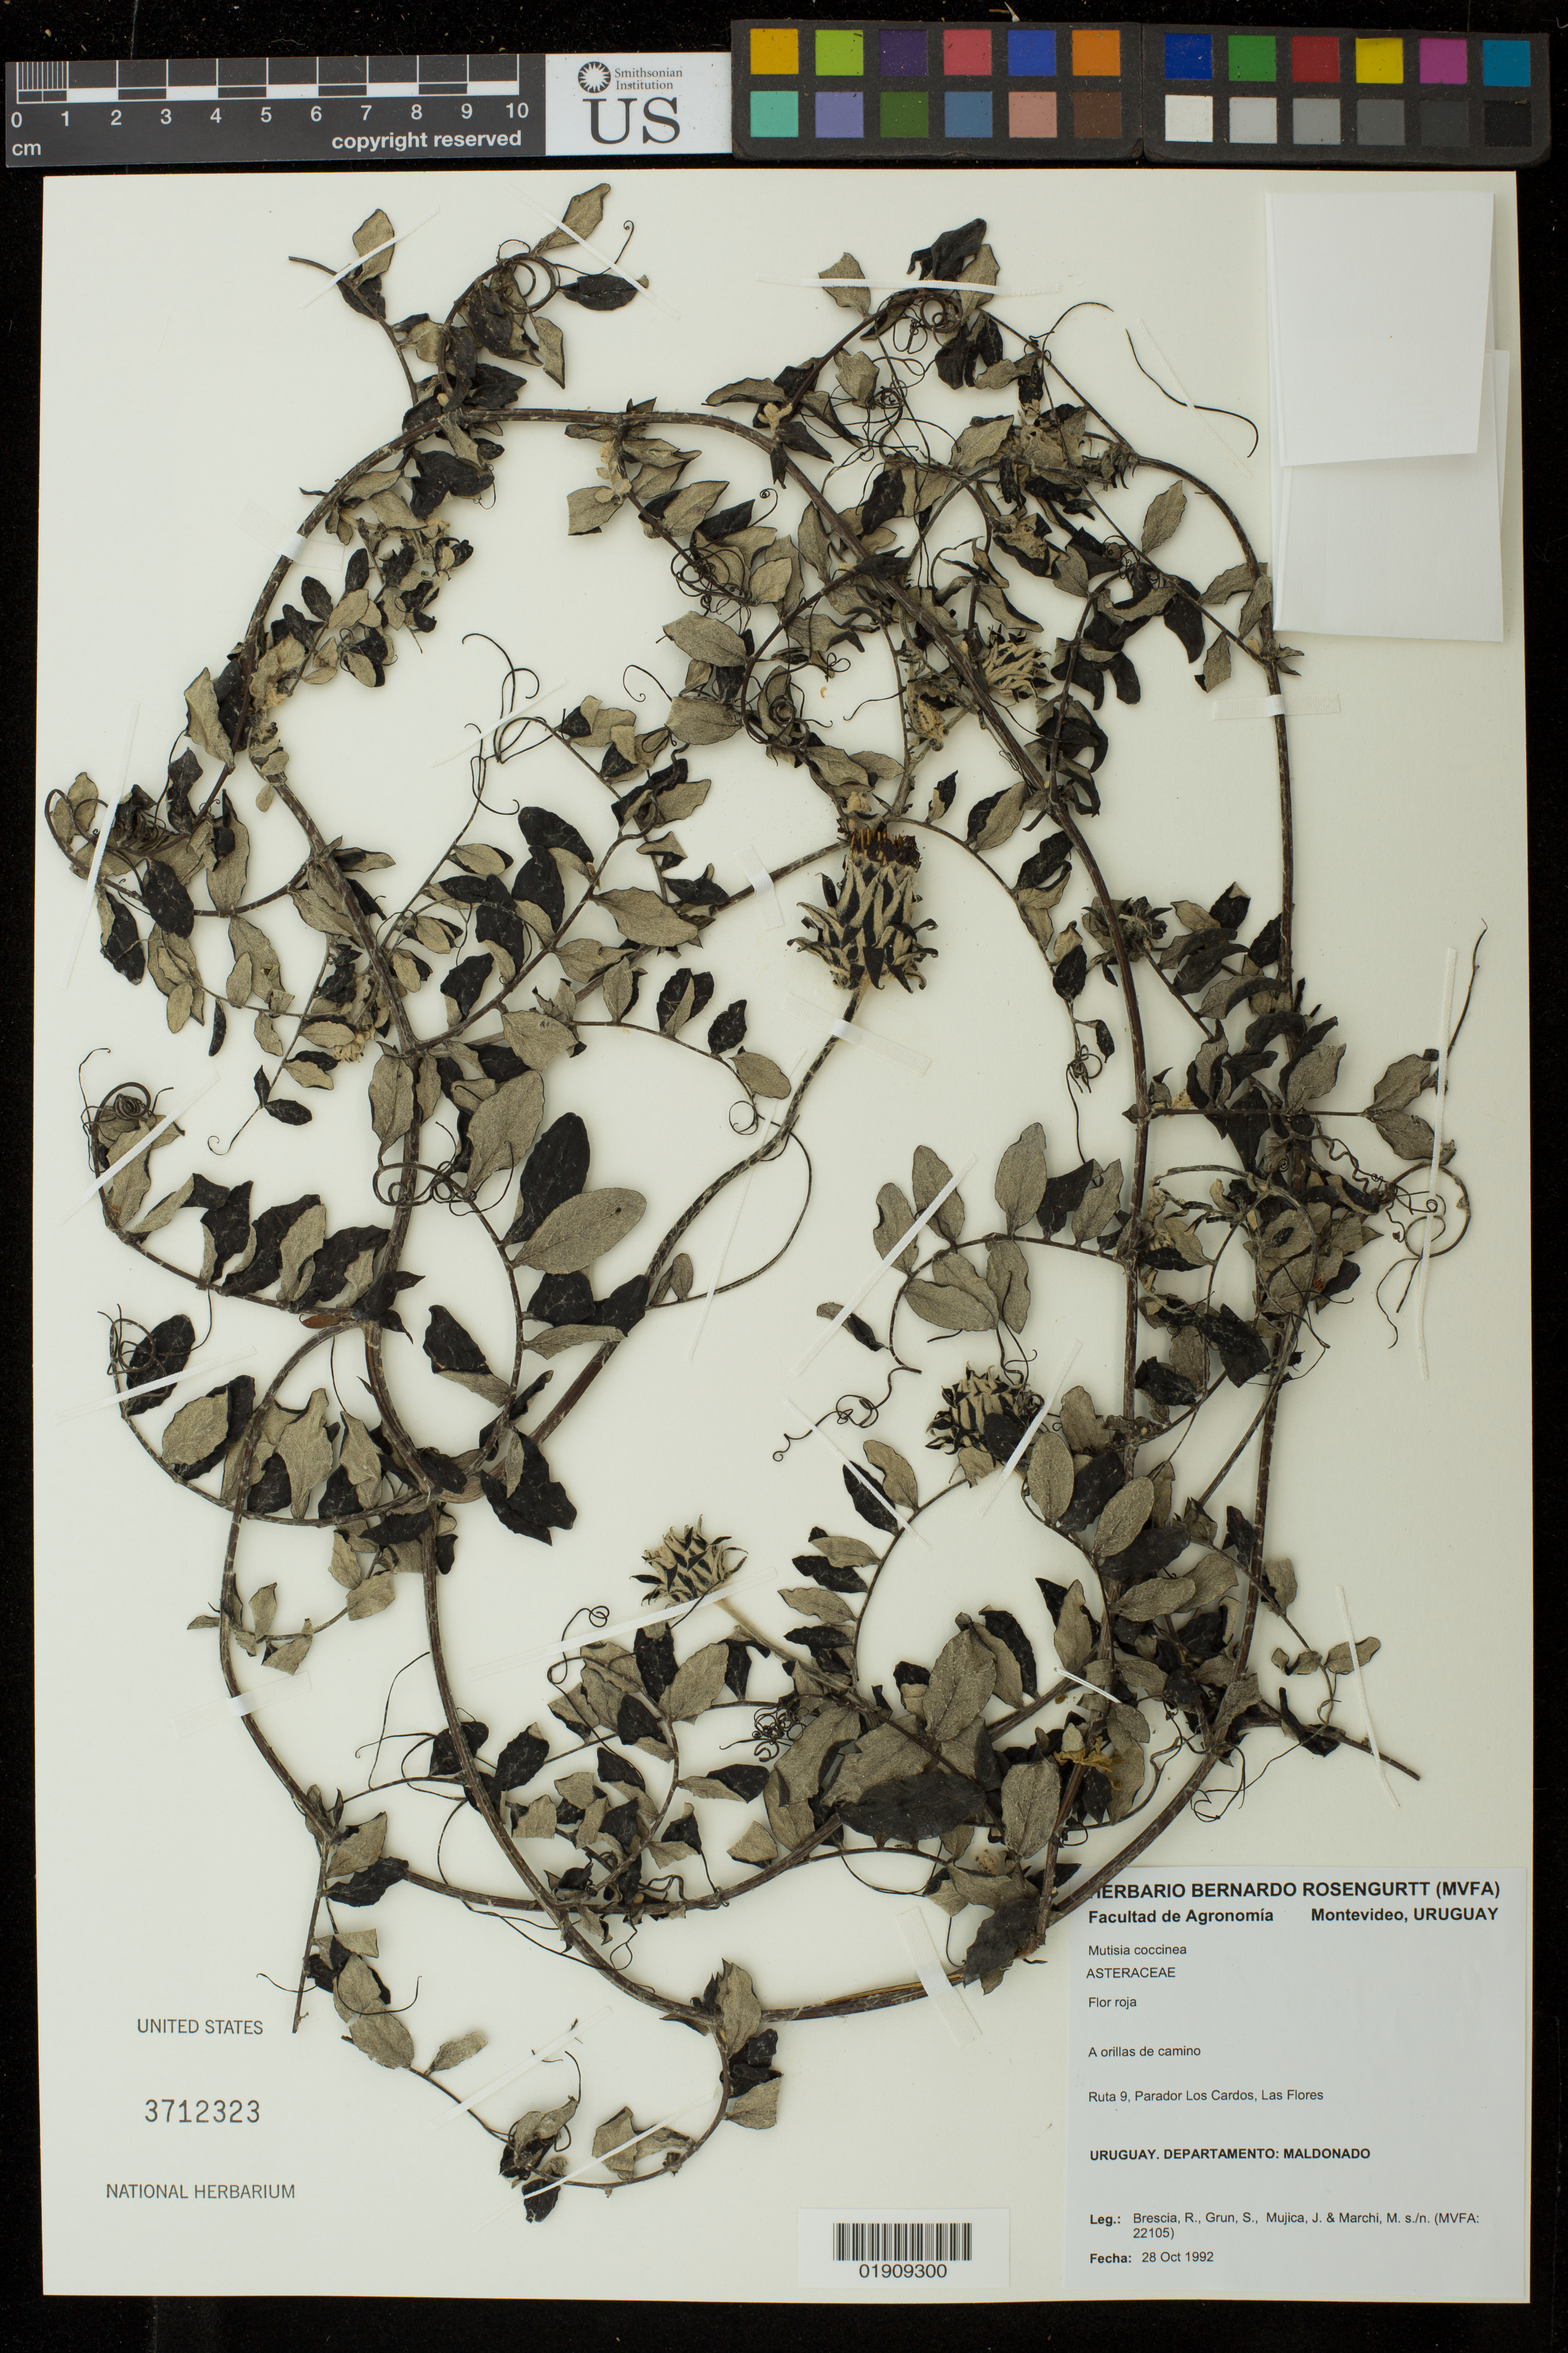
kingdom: Plantae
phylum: Tracheophyta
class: Magnoliopsida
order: Asterales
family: Asteraceae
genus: Mutisia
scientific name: Mutisia coccinea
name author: A. St.-Hil.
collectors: R. Brescia, S. Grun, J. Mujica & M. Marchi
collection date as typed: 28 October 1992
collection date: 1992-10-28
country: Uruguay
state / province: Maldonado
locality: Ruta 9, Parador Los Cardos, Las Flores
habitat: A orillas de camino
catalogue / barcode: US 3712323